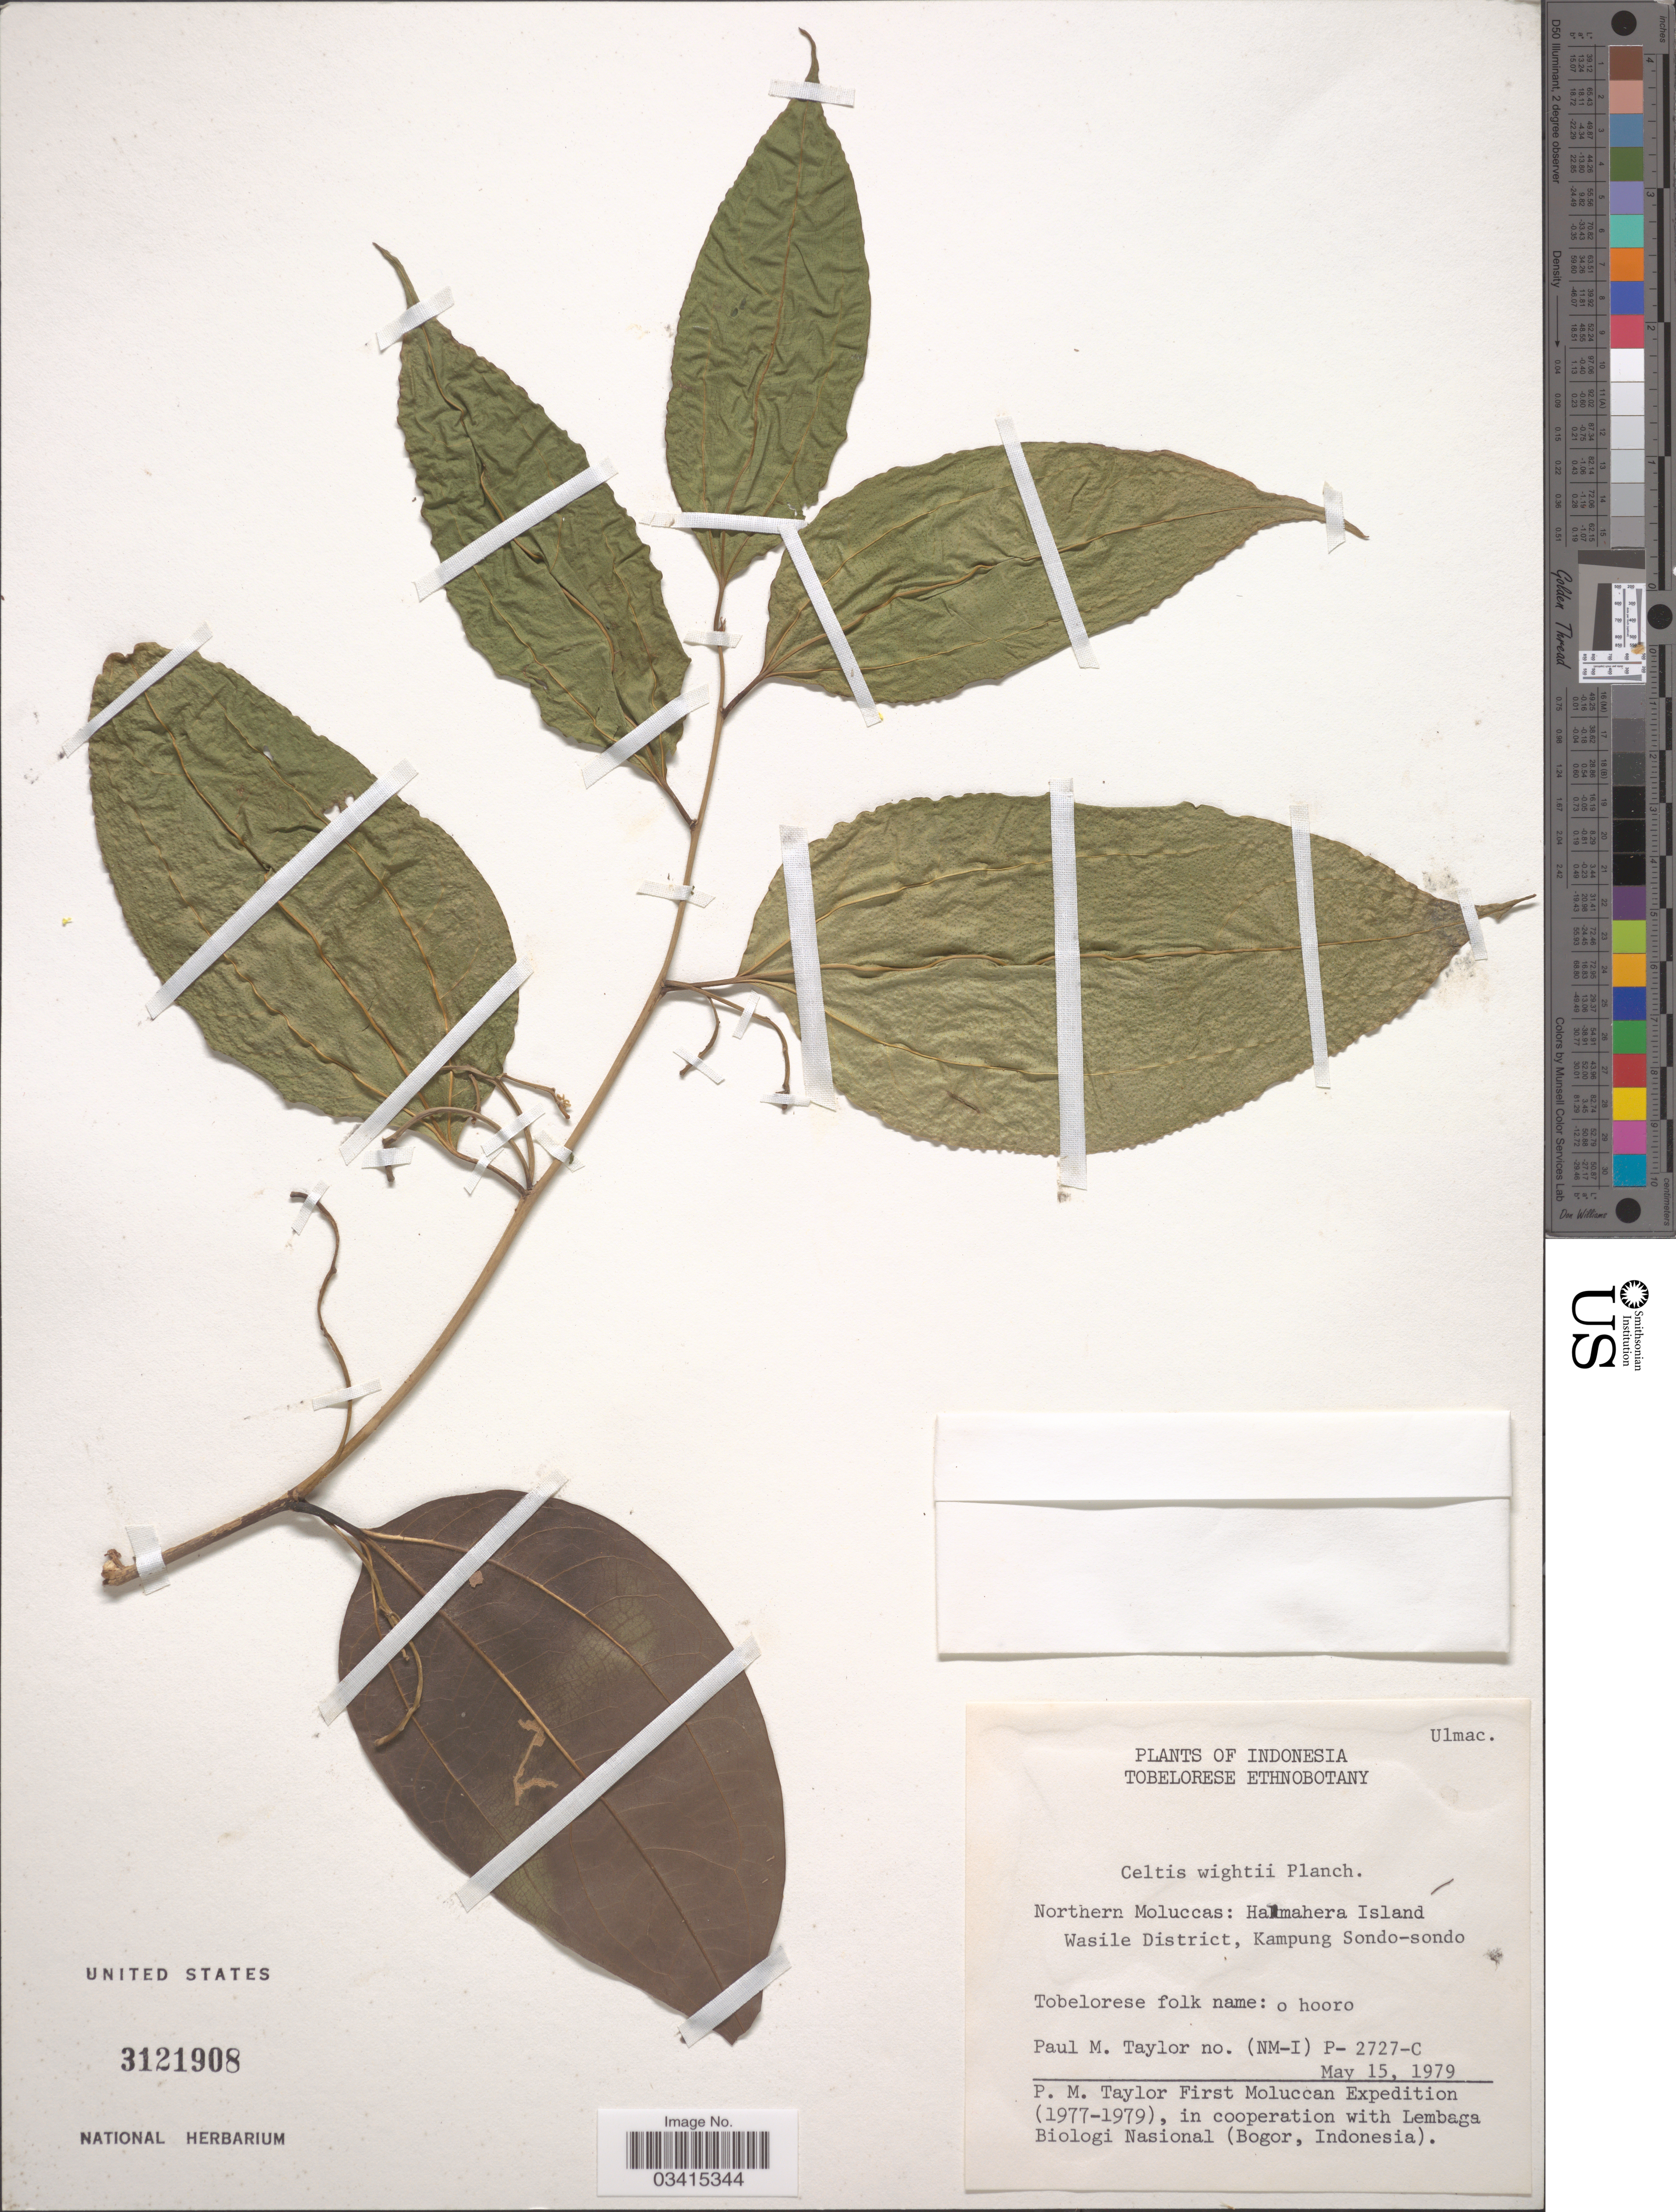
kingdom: Plantae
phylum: Tracheophyta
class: Magnoliopsida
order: Rosales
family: Cannabaceae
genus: Celtis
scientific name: Celtis wightii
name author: Planch.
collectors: P. M. Taylor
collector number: (NM-I) P- 2727-C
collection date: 1979-05-15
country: Indonesia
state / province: Maluku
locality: Northern Moluccas: Halmahera Island Wasile District, Kampung Sondo-sondo.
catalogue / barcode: US 3121908